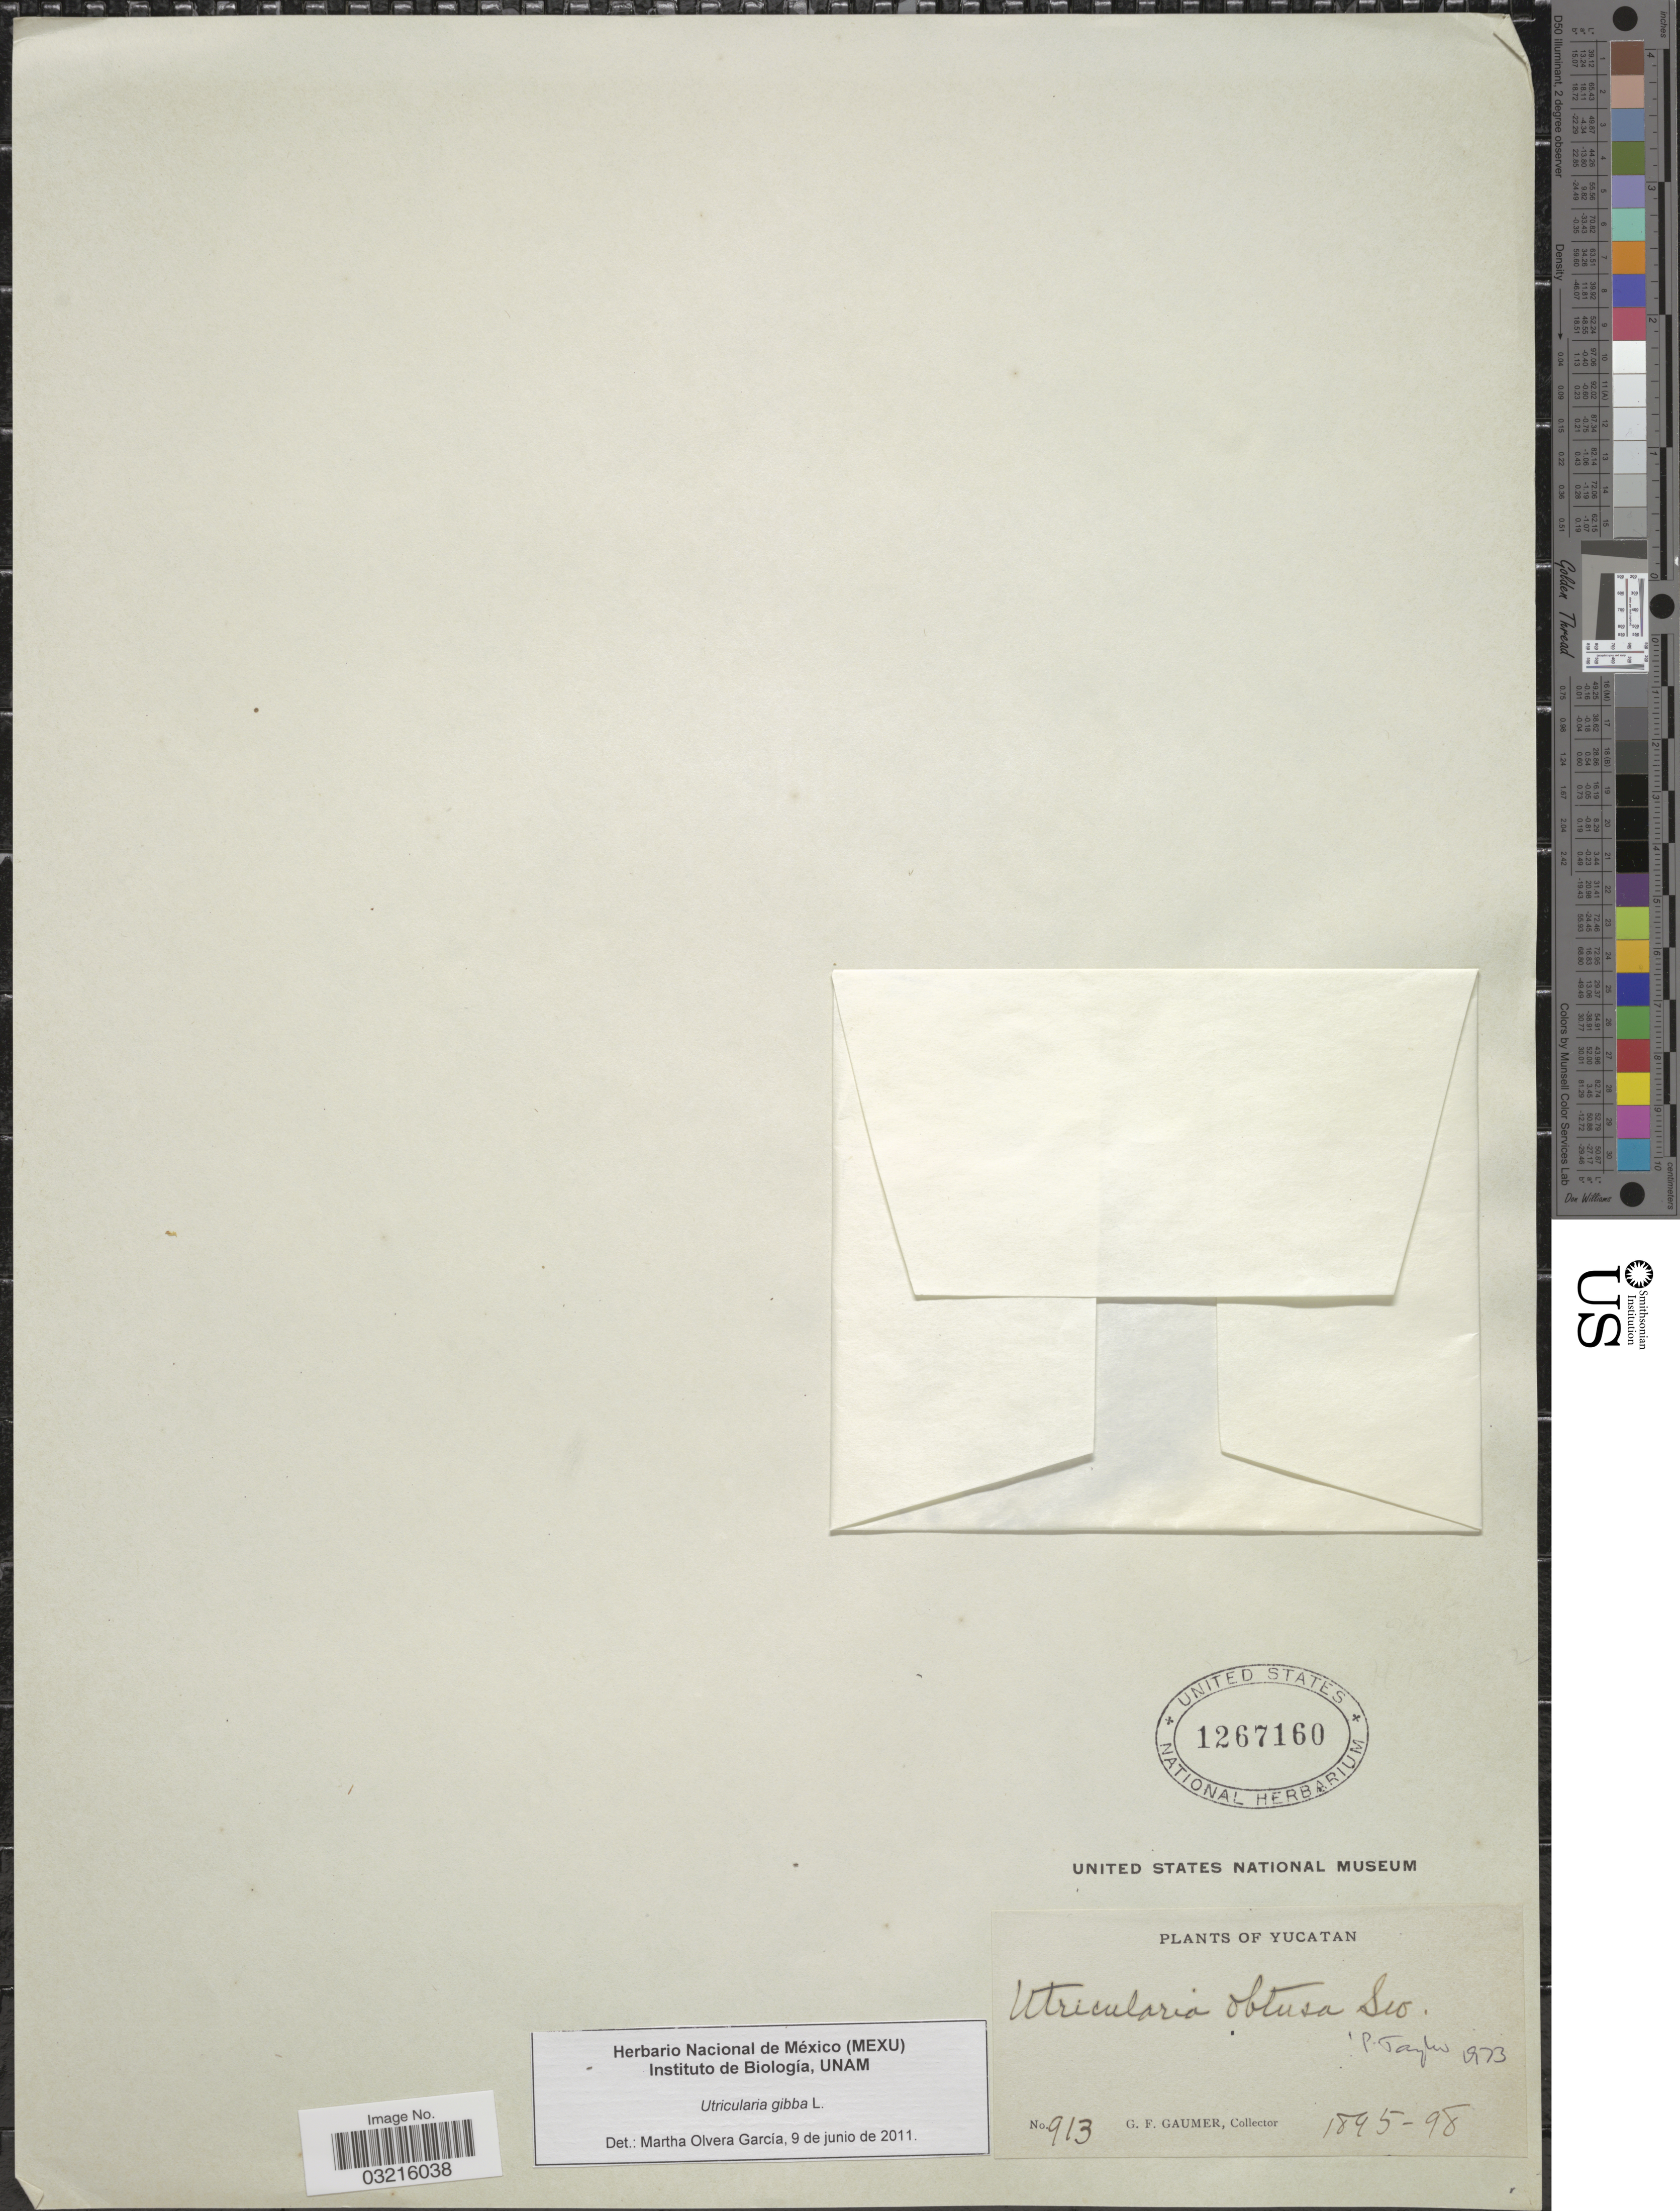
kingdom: Plantae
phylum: Tracheophyta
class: Magnoliopsida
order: Lamiales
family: Lentibulariaceae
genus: Utricularia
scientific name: Utricularia gibba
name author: L.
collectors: G. F. Gaumer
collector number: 913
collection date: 1895/1898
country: Mexico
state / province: Yucatán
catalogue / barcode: US 1267160